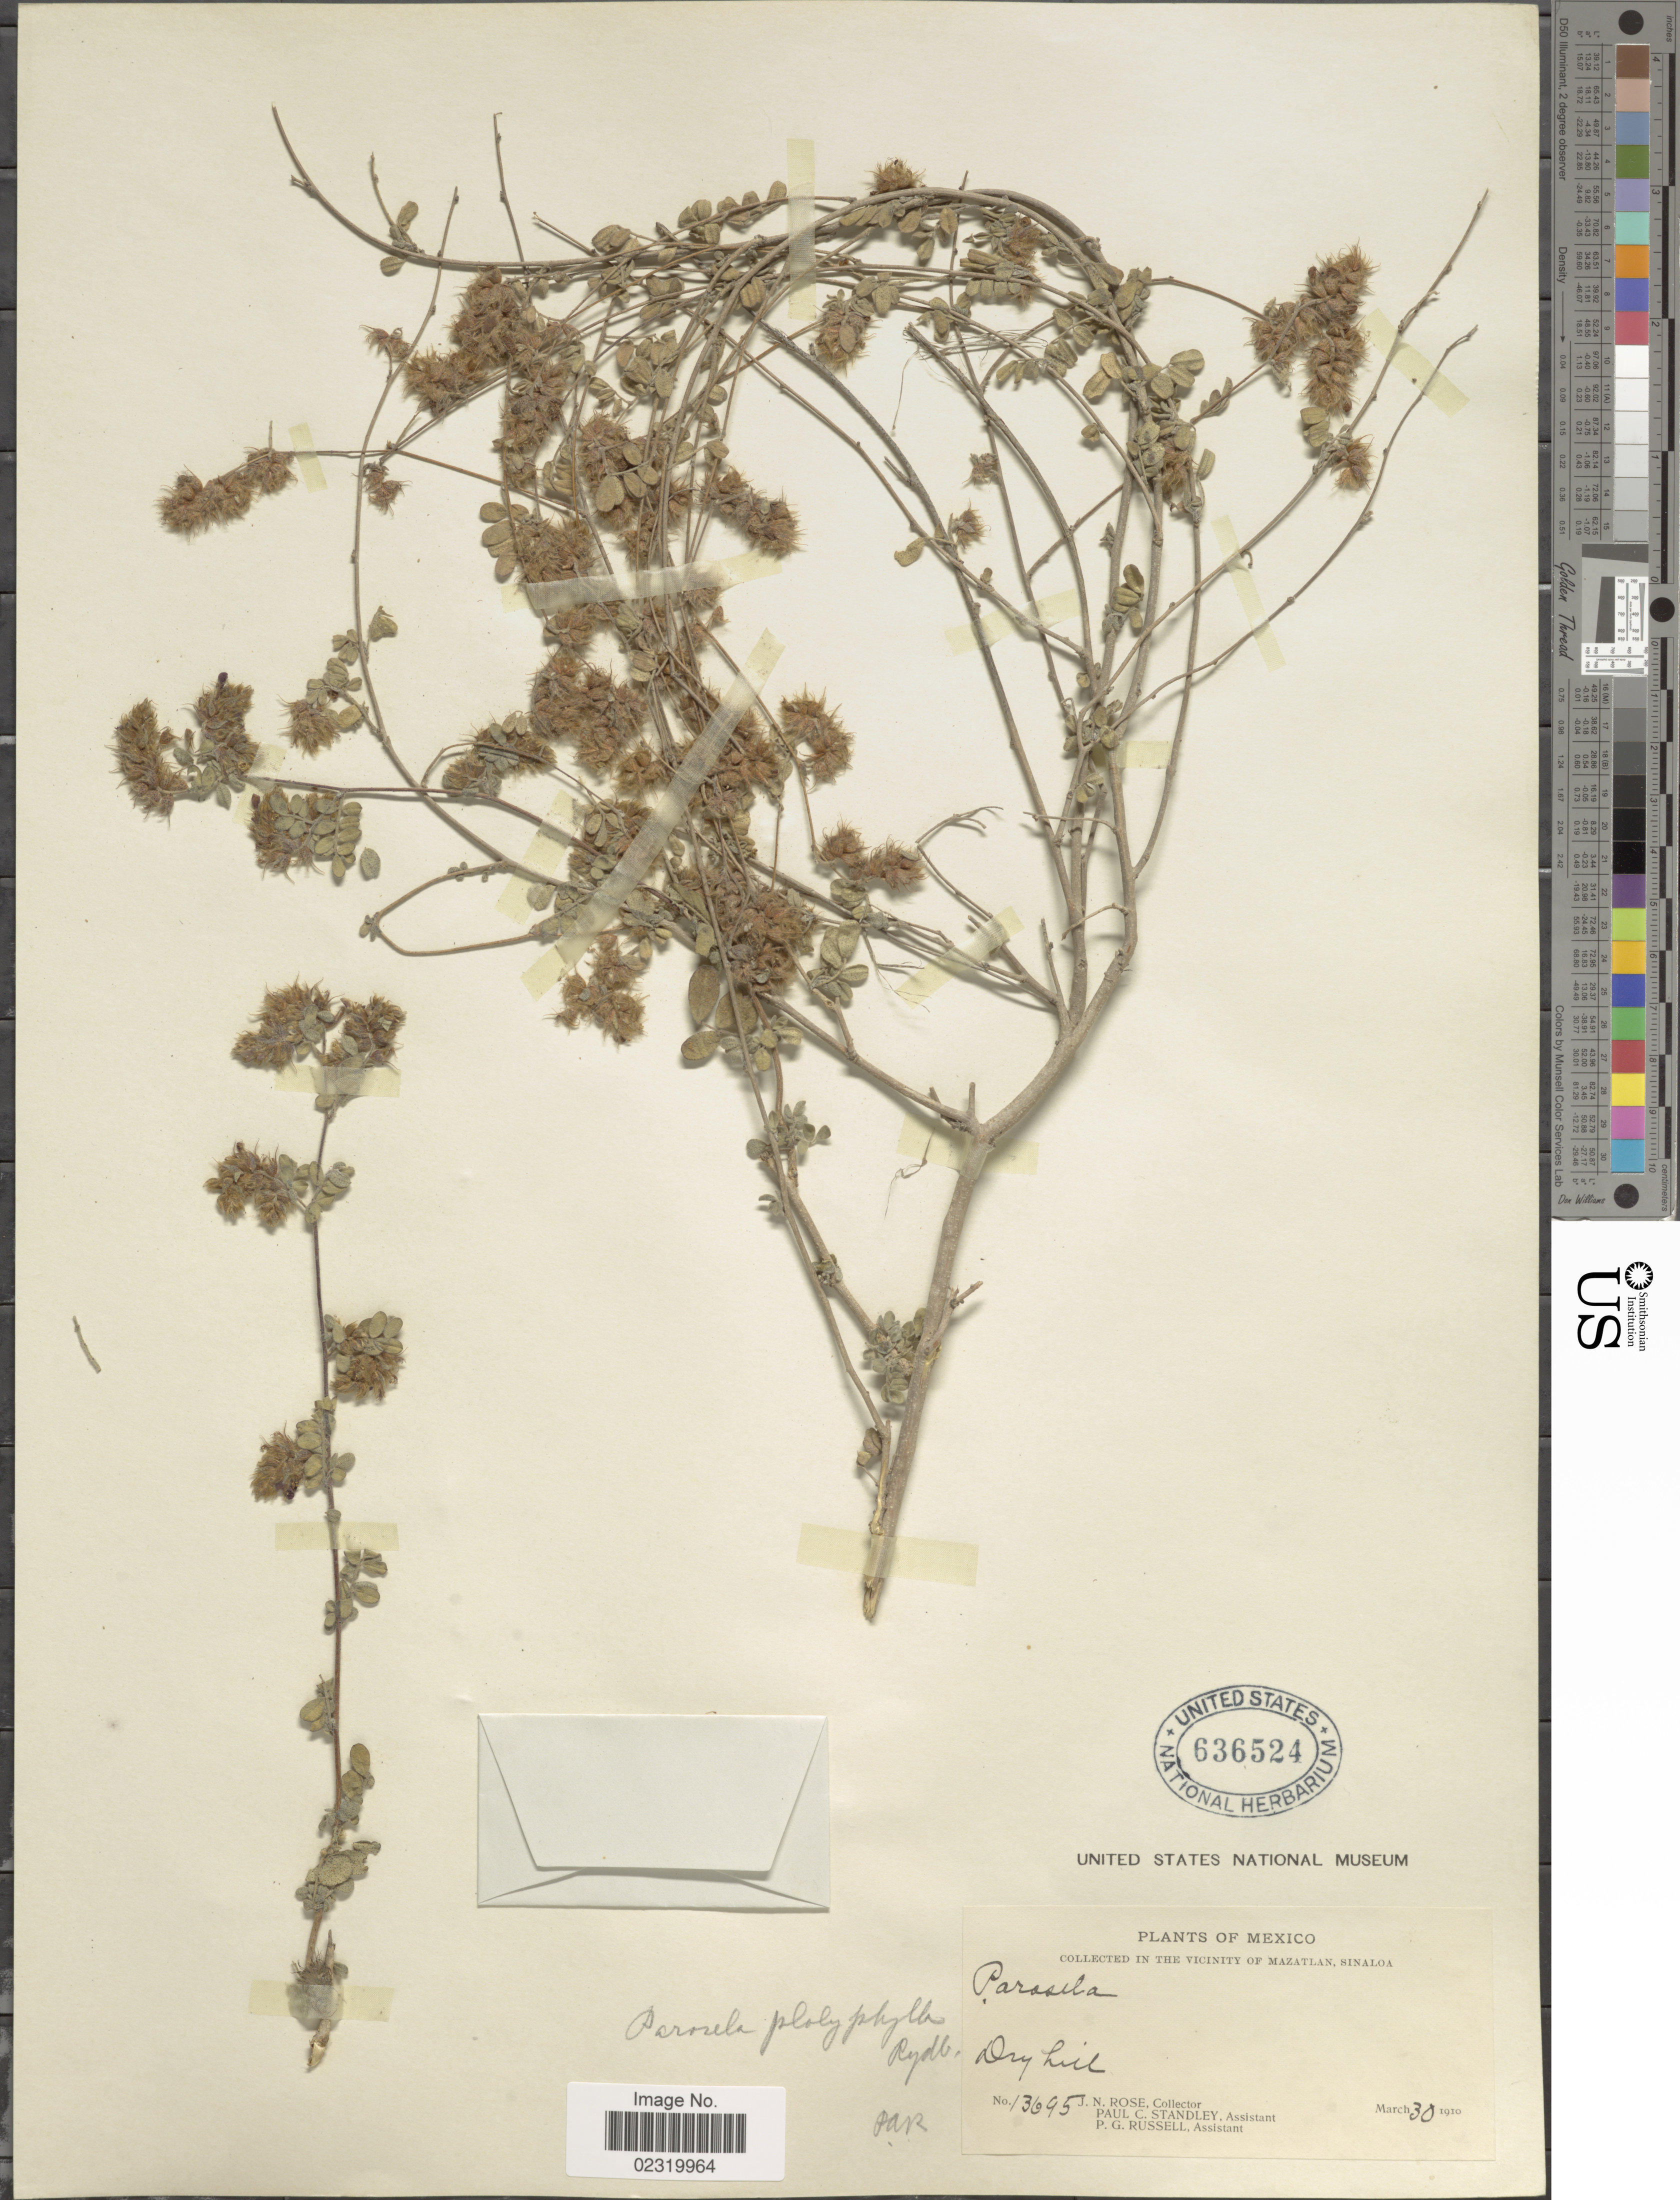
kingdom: Plantae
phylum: Tracheophyta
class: Magnoliopsida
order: Fabales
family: Fabaceae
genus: Dalea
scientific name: Dalea occidentalis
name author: (Rydb.) L. Riley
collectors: J. N. Rose, P. C. Standley & P. G. Russell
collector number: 13695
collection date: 1910-03-30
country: Mexico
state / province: Sinaloa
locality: Vicinity of Mazatlan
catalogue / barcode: US 636524